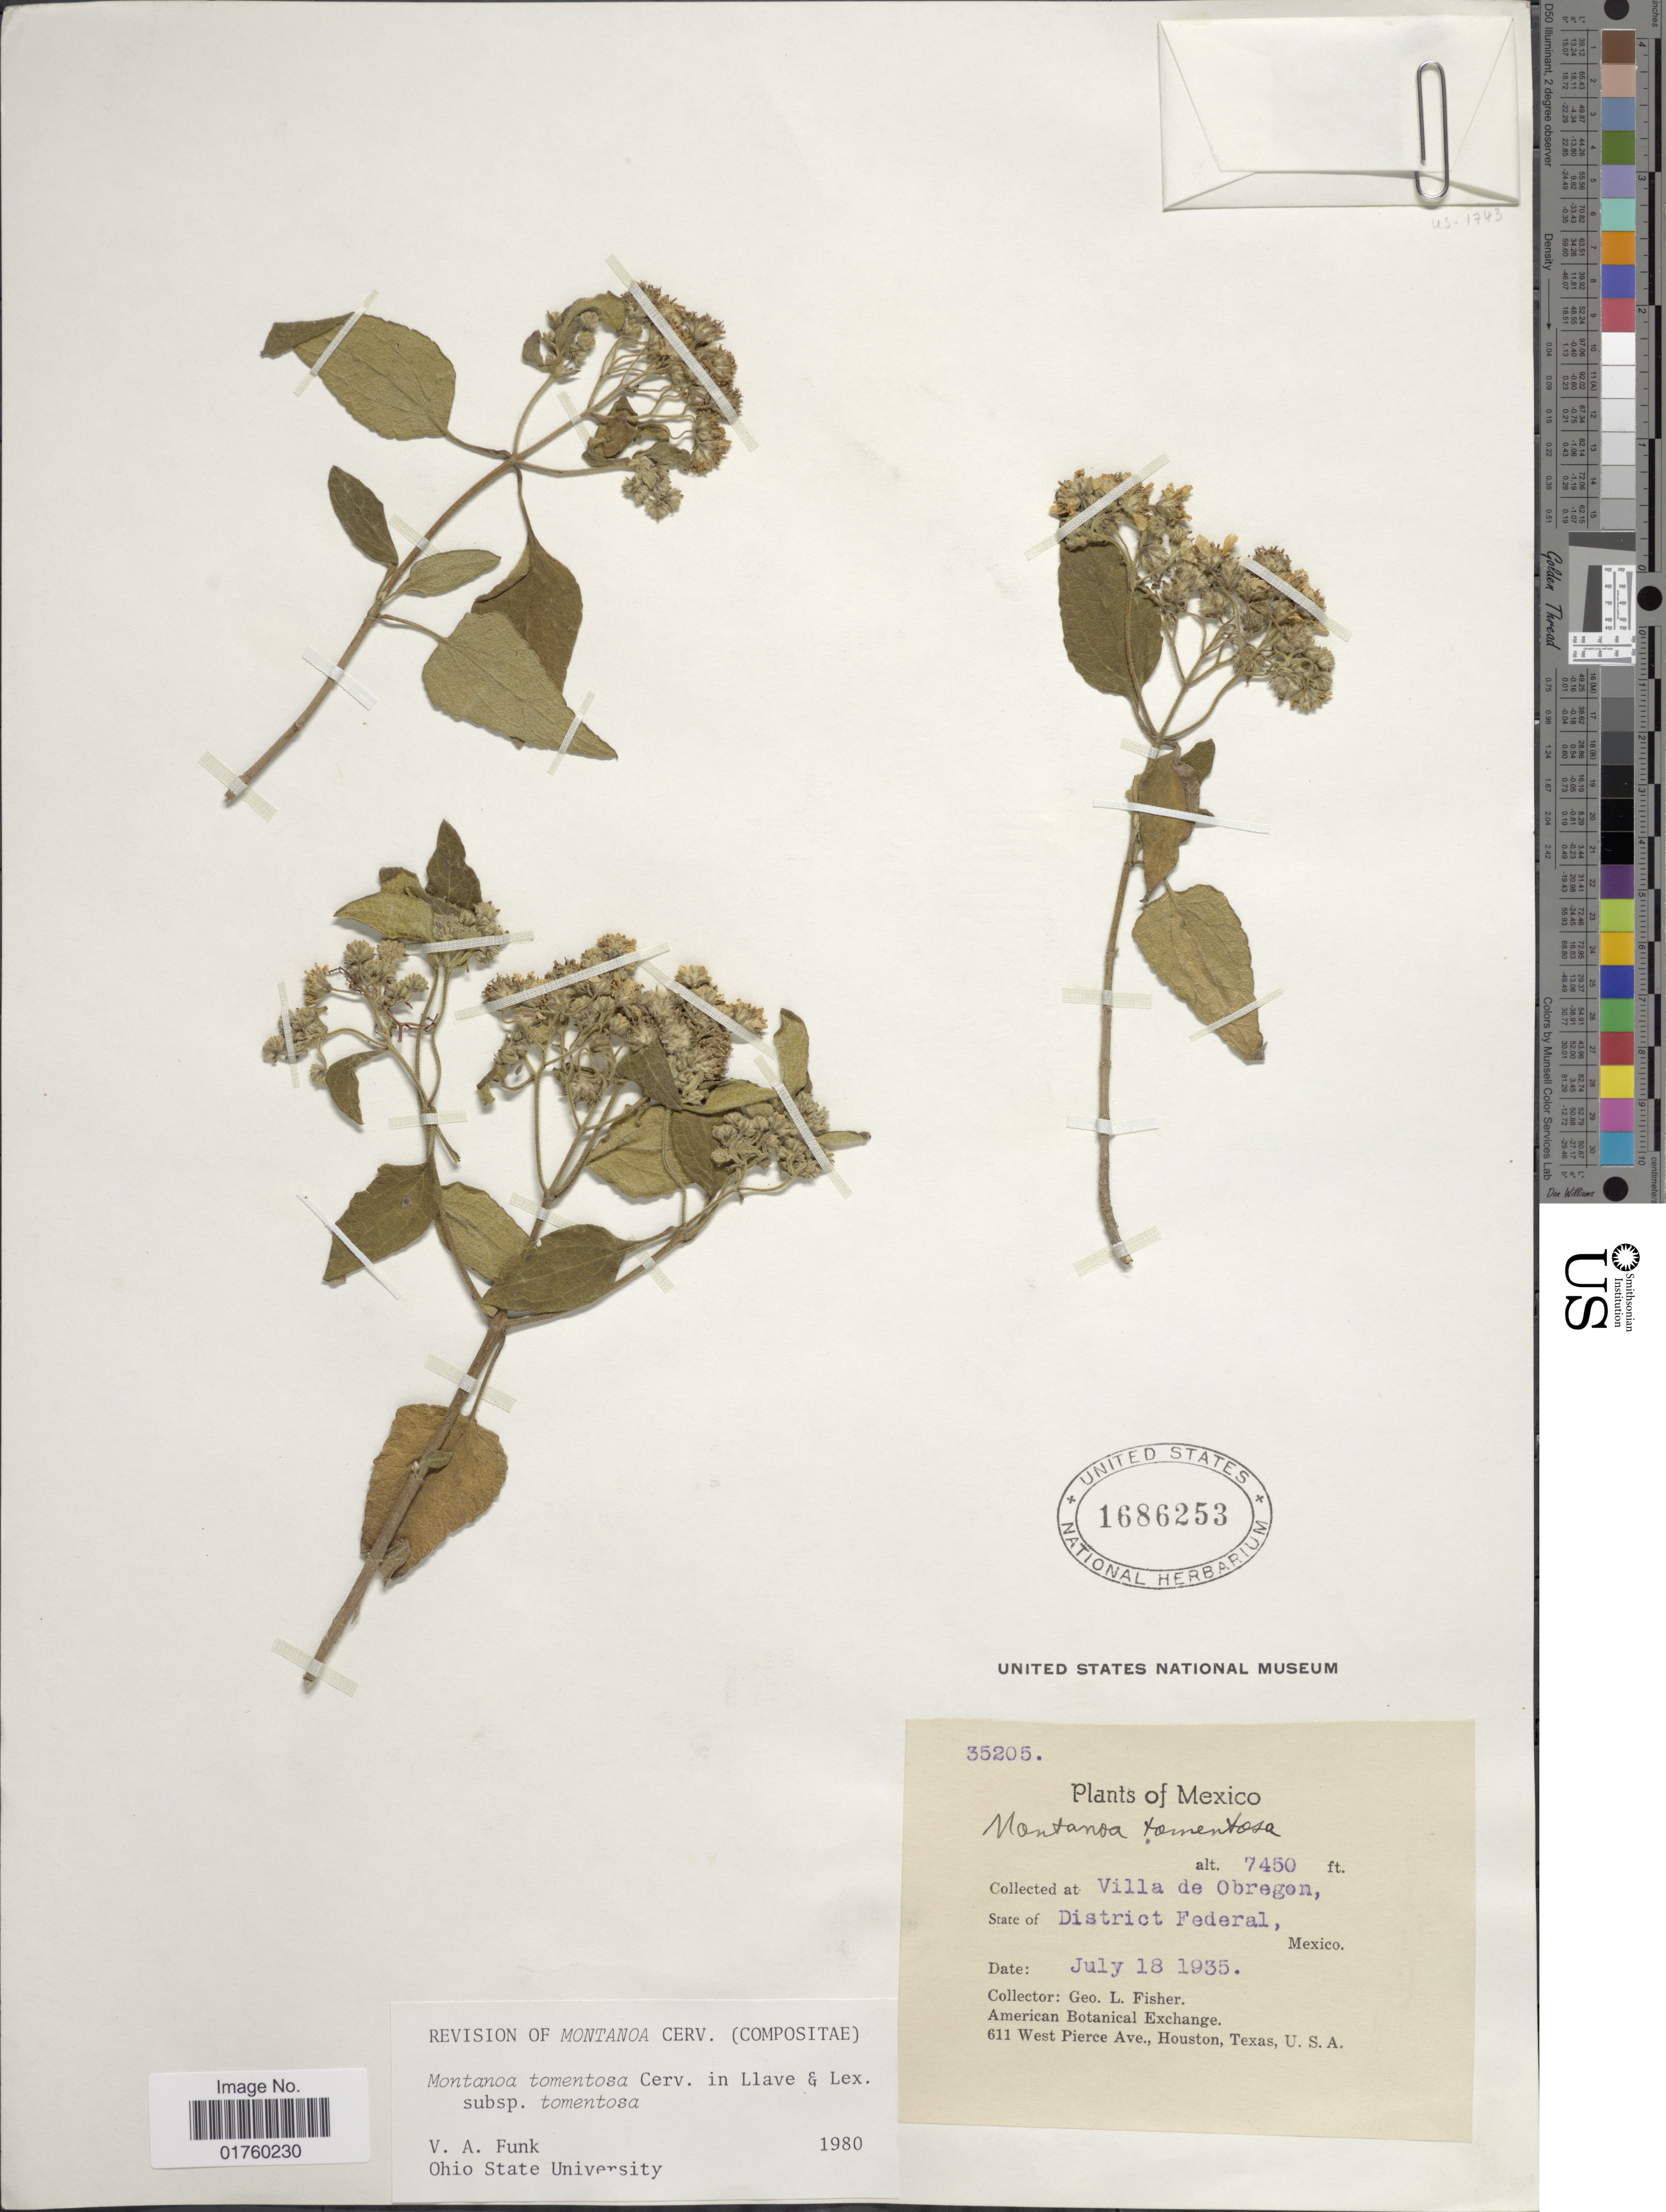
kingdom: Plantae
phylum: Tracheophyta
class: Magnoliopsida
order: Asterales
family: Asteraceae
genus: Montanoa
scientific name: Montanoa tomentosa subsp. tomentosa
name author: Cerv.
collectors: G. L. Fisher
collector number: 35205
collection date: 1935-07-18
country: Mexico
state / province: Distrito Federal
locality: Villa de Obregon.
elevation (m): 2271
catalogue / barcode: US 1686253